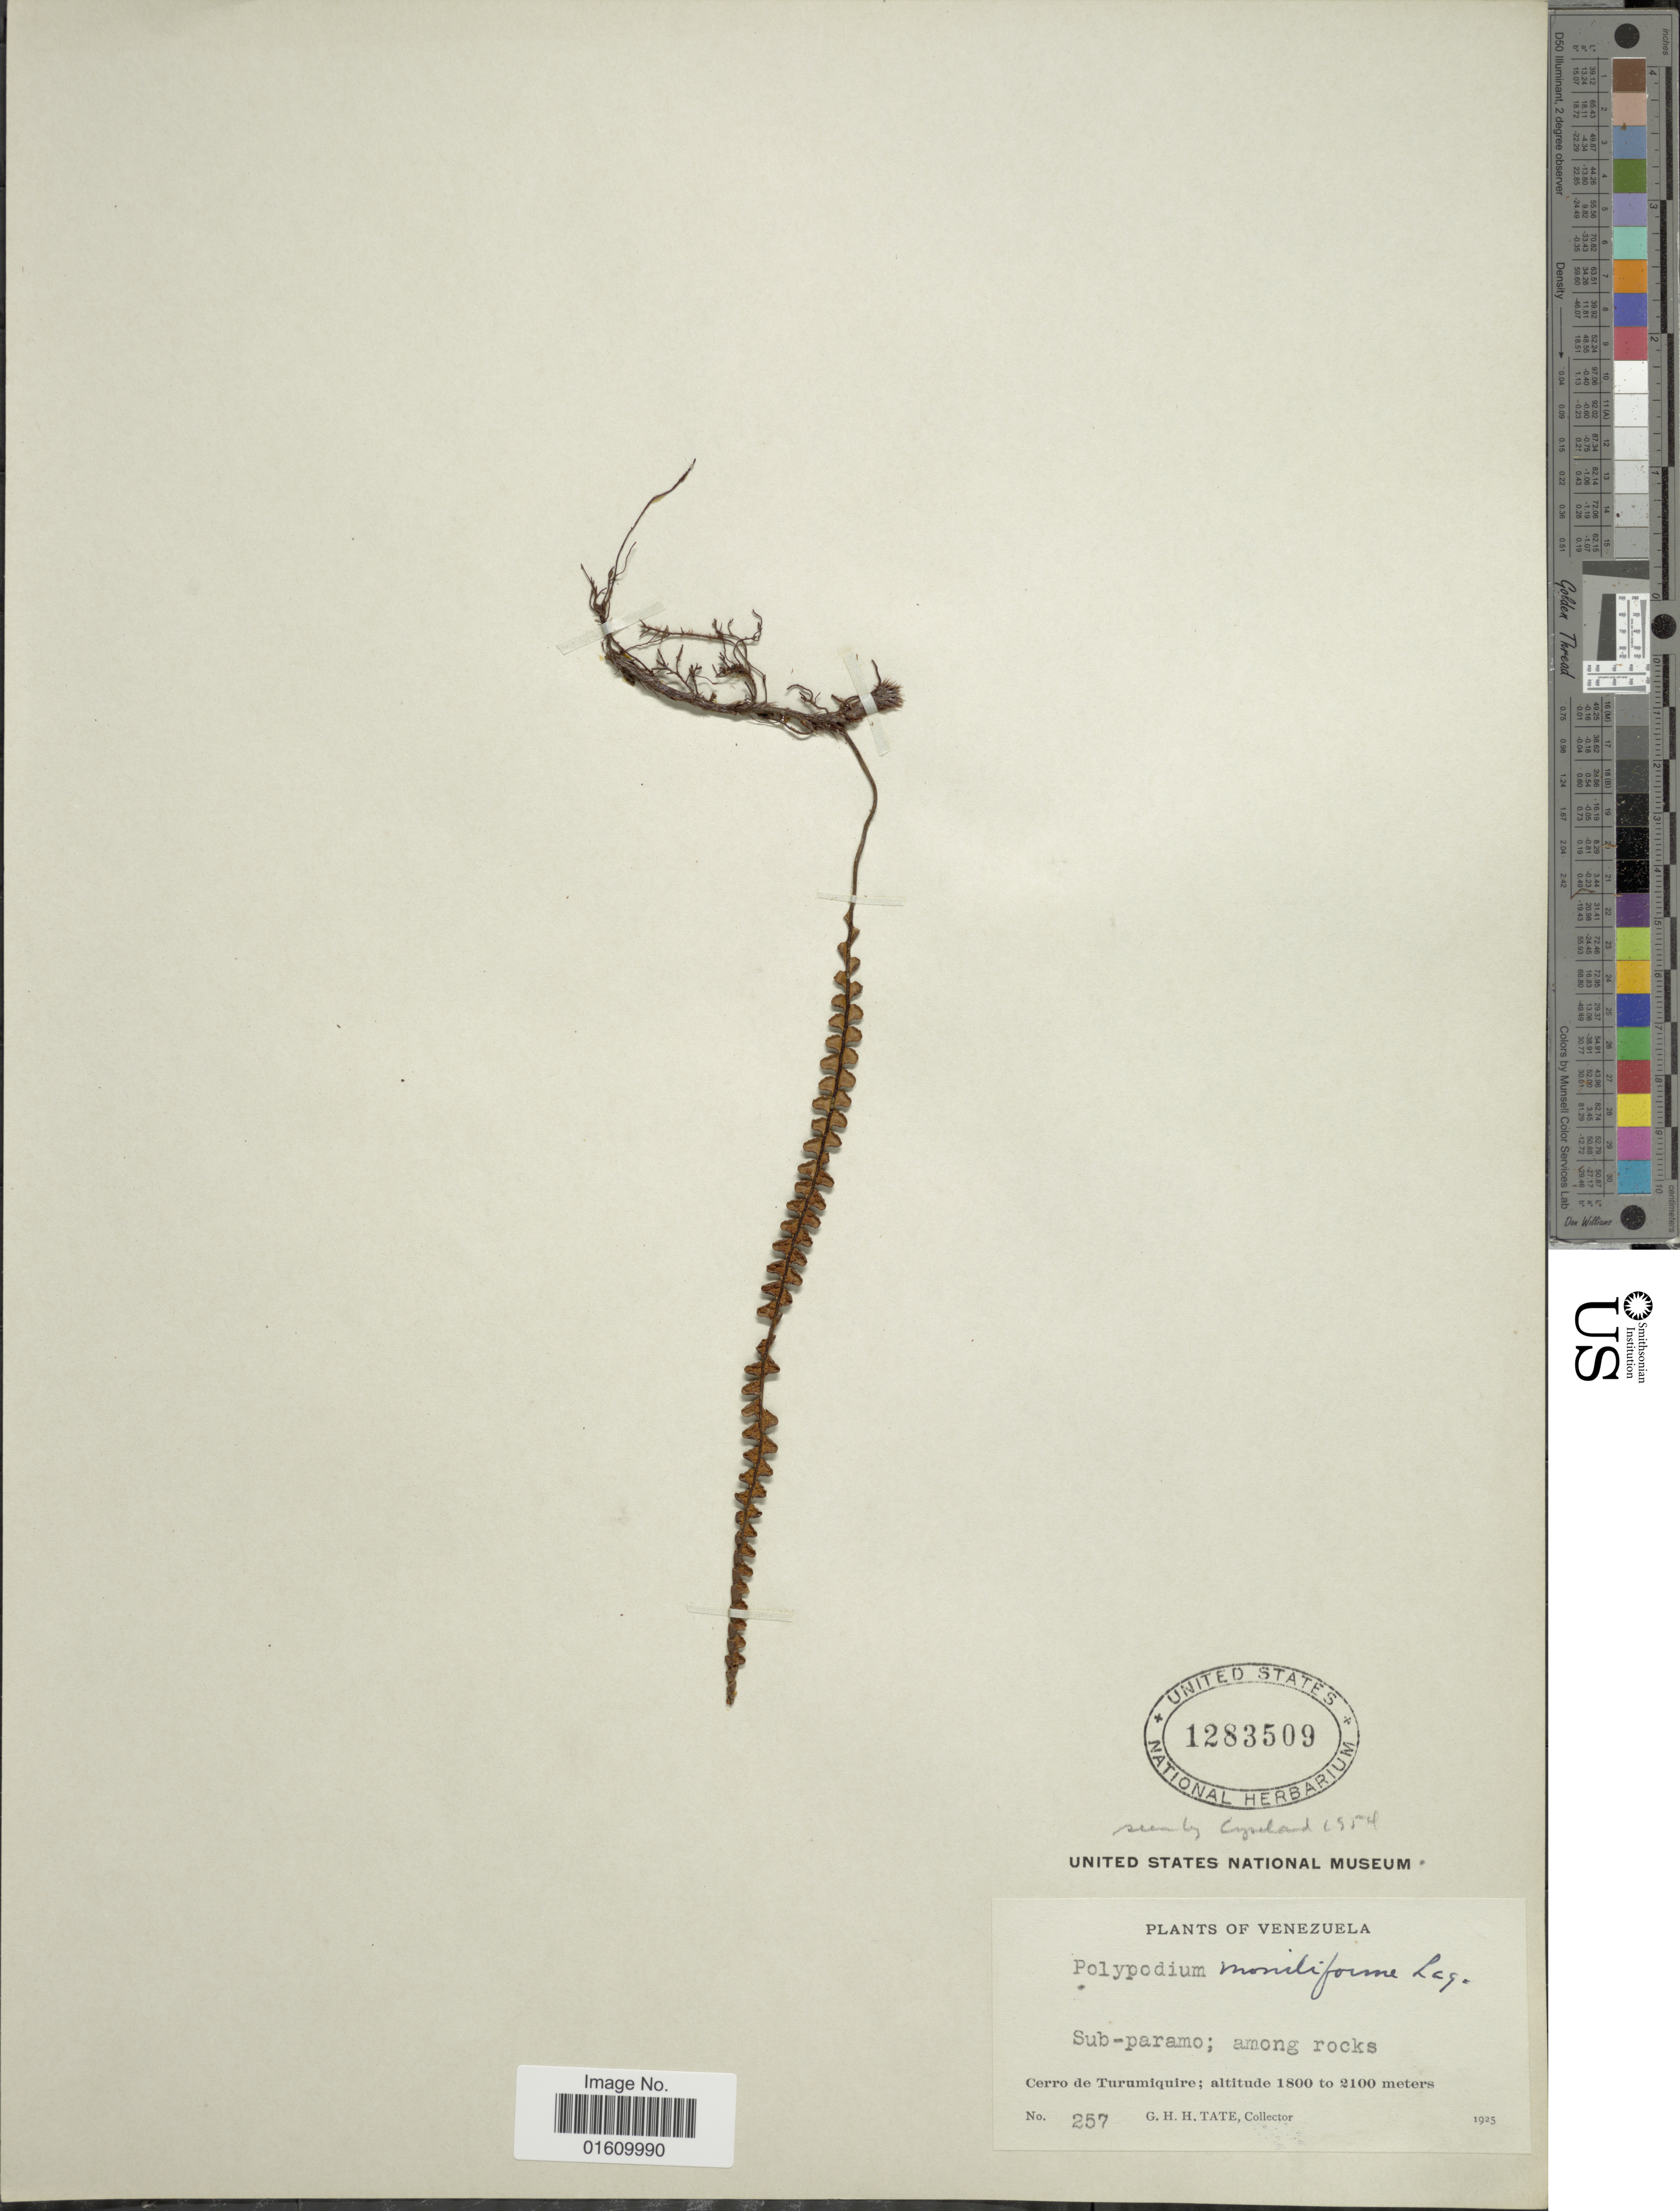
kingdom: Plantae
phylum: Tracheophyta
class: Polypodiopsida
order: Polypodiales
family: Polypodiaceae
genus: Melpomene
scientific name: Melpomene moniliformis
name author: (Lag. ex Sw.) A.R. Sm. & R.C. Moran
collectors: G. H. H.Tate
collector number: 257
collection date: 1925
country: Venezuela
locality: Sub - Paramo, Cerro de Turumiquire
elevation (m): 1800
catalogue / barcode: US 1283509